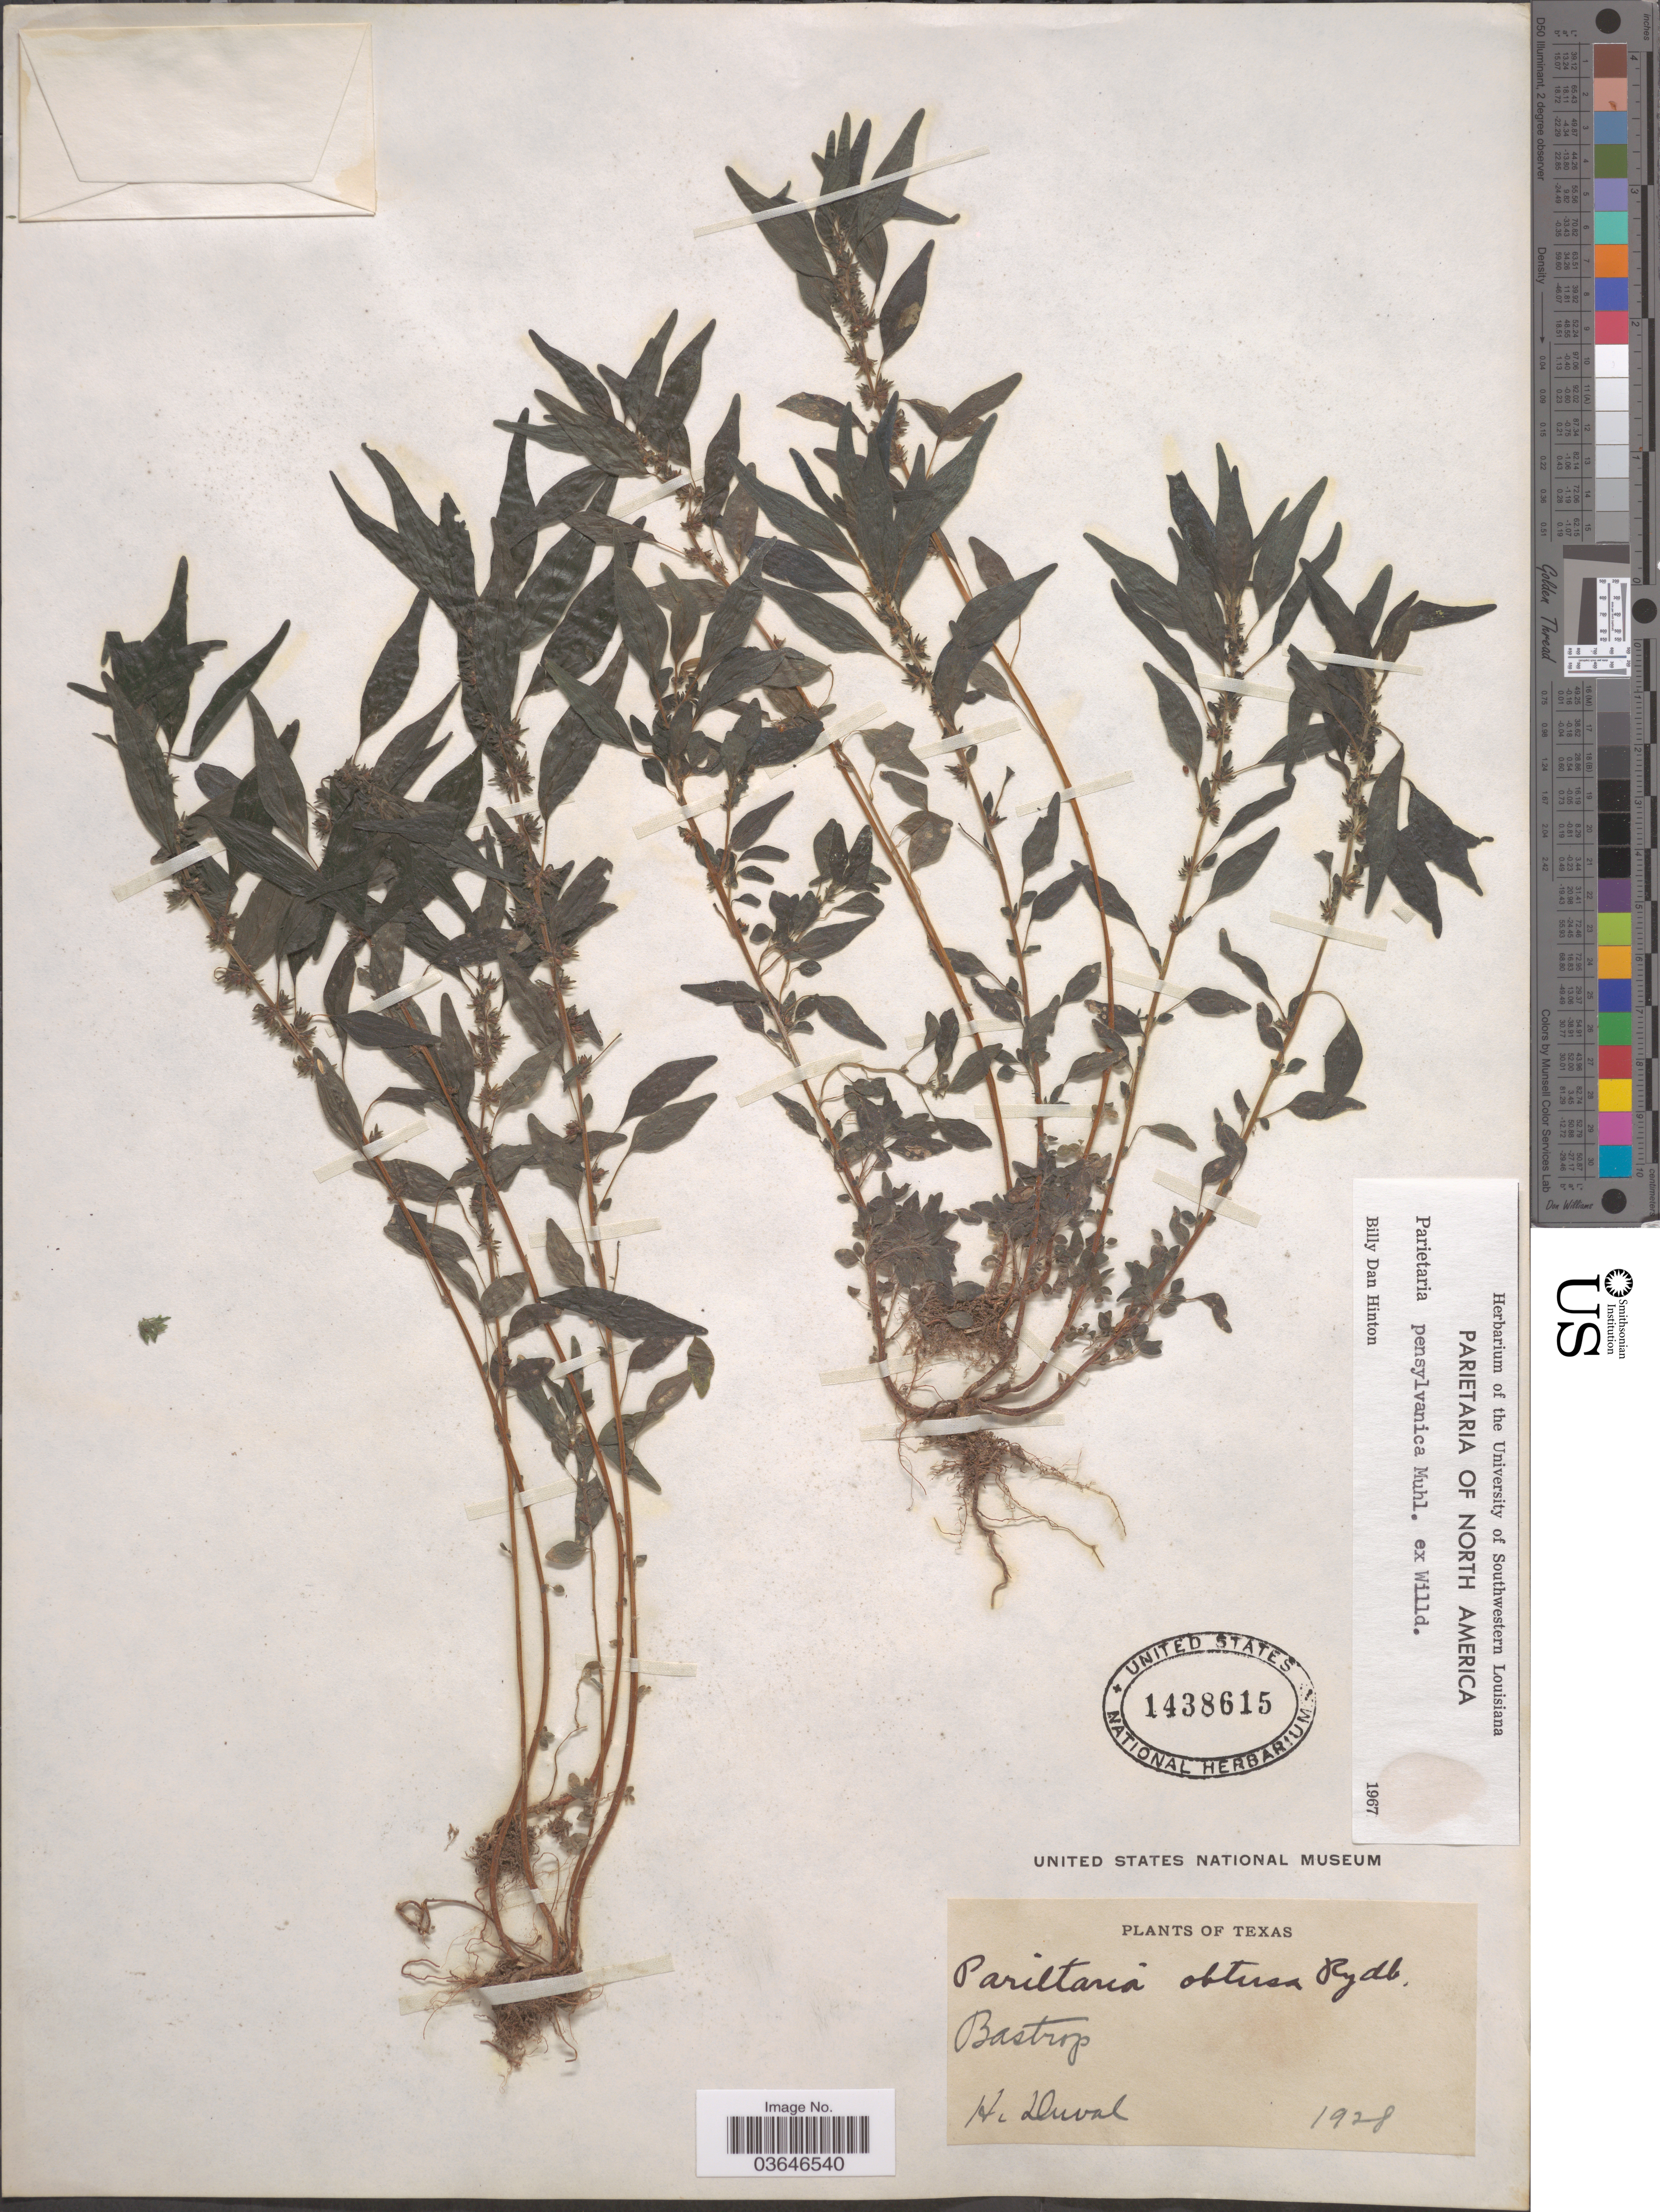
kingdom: Plantae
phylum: Tracheophyta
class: Magnoliopsida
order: Rosales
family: Urticaceae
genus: Parietaria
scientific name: Parietaria pensylvanica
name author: Muhl. ex Willd.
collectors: H. Duval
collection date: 1928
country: United States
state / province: Texas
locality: Bastrop.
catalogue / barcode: US 1438615